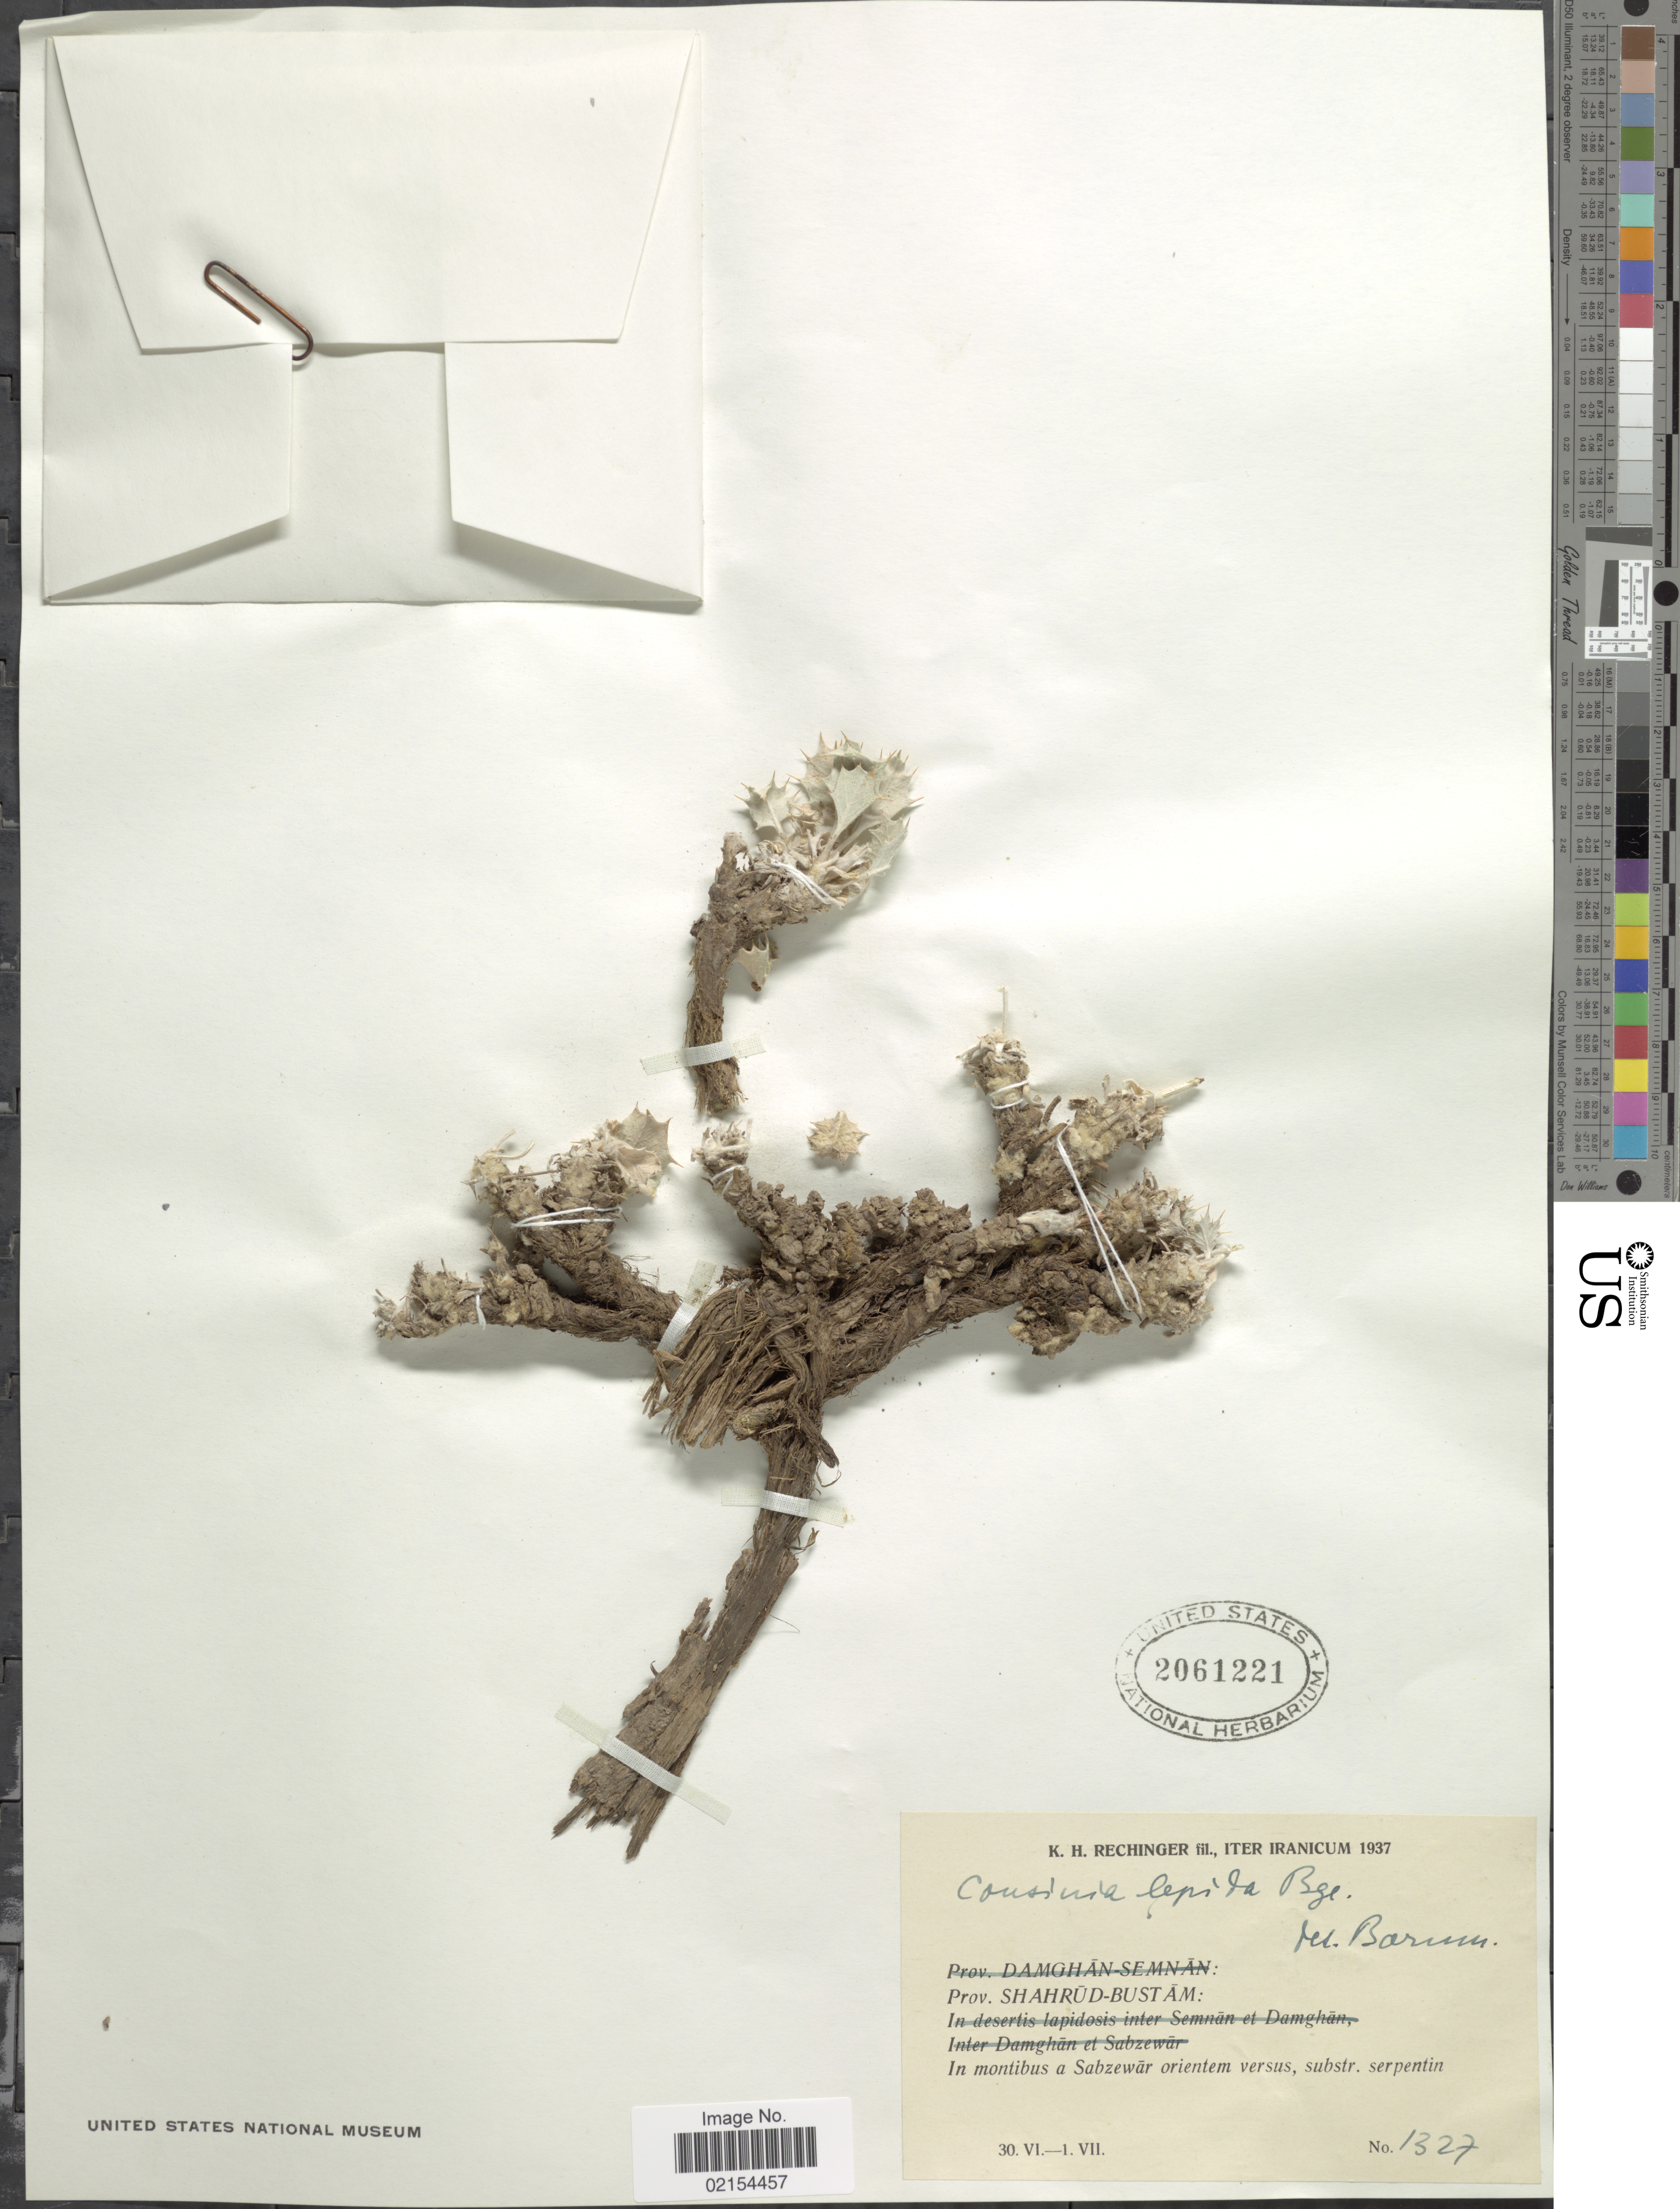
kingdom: Plantae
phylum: Tracheophyta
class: Magnoliopsida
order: Asterales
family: Asteraceae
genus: Cousinia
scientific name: Cousinia lepida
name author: Bunge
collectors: K. H. Rechinger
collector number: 1327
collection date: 1937-06-30/1937-07-01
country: Iran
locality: Iter Iranicum, Prov. Shahrud-Bustam: In montibus a Sabzewar orientem versus, substr. serpentin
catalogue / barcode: US 2061221